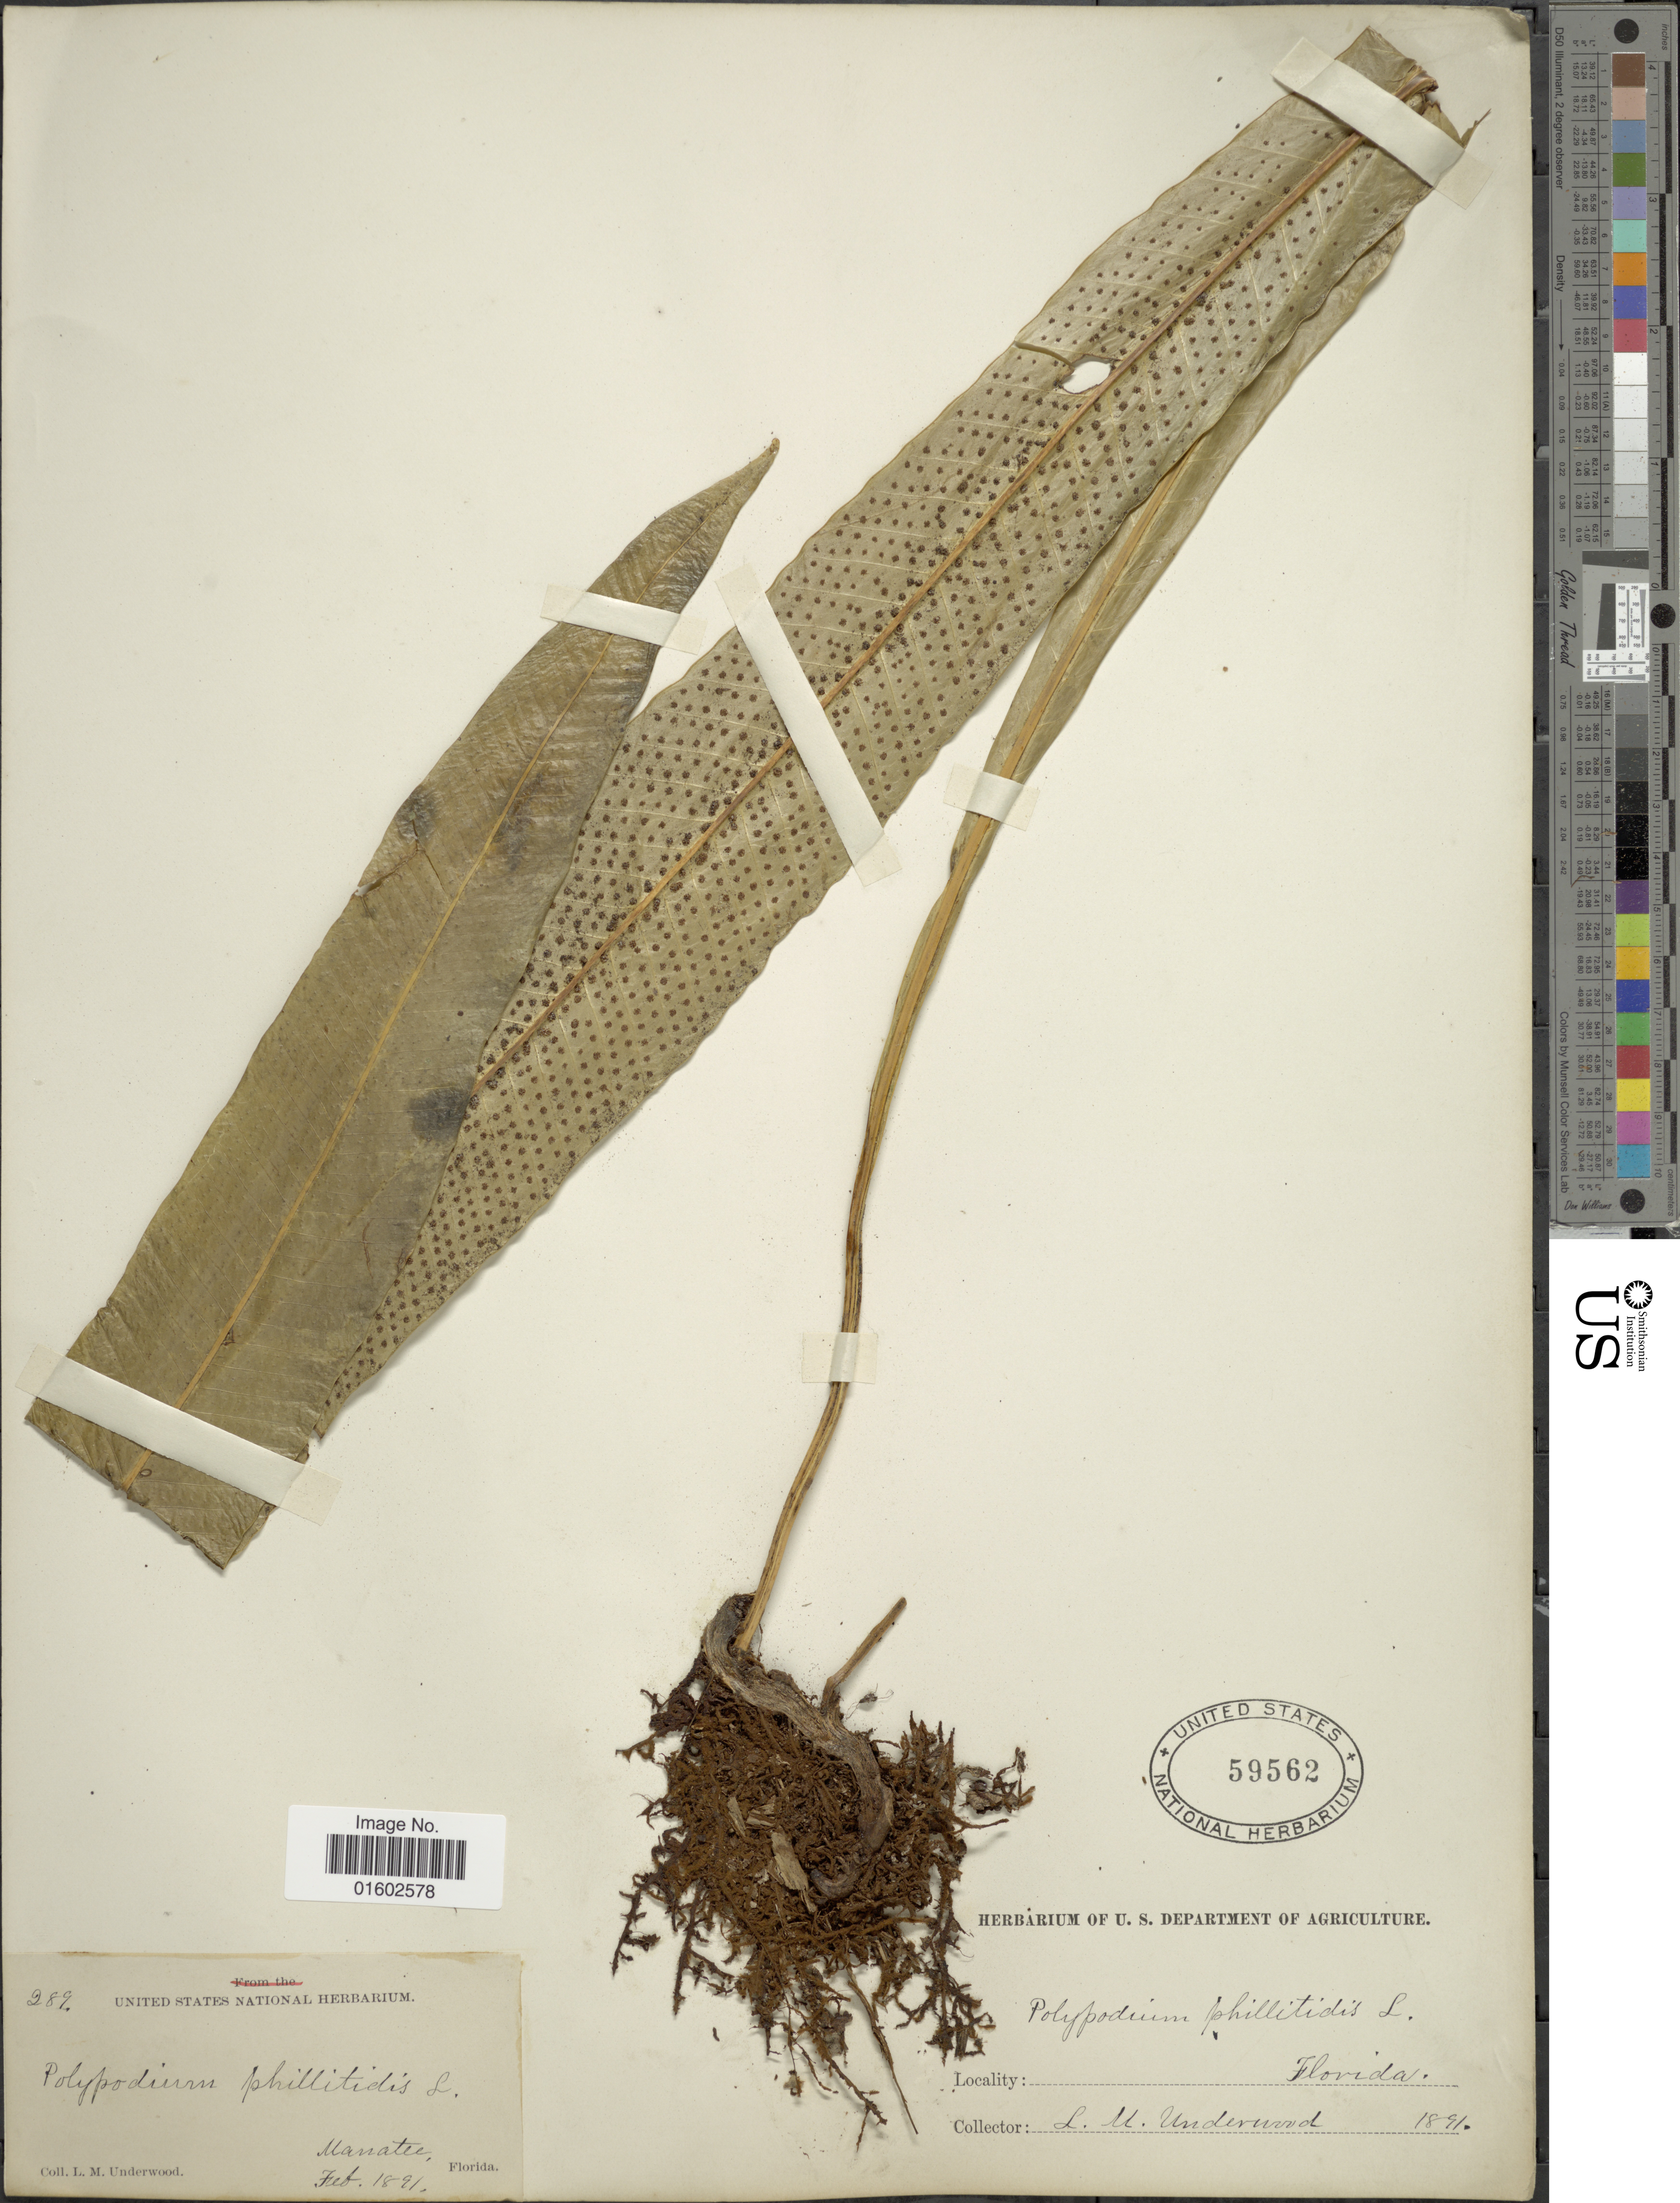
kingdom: Plantae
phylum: Tracheophyta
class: Polypodiopsida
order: Polypodiales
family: Polypodiaceae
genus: Campyloneurum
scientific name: Campyloneurum phyllitidis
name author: (L.) C. Presl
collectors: L. M. Underwood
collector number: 289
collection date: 1891-02-18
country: United States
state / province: Florida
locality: Manatee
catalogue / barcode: US 59562